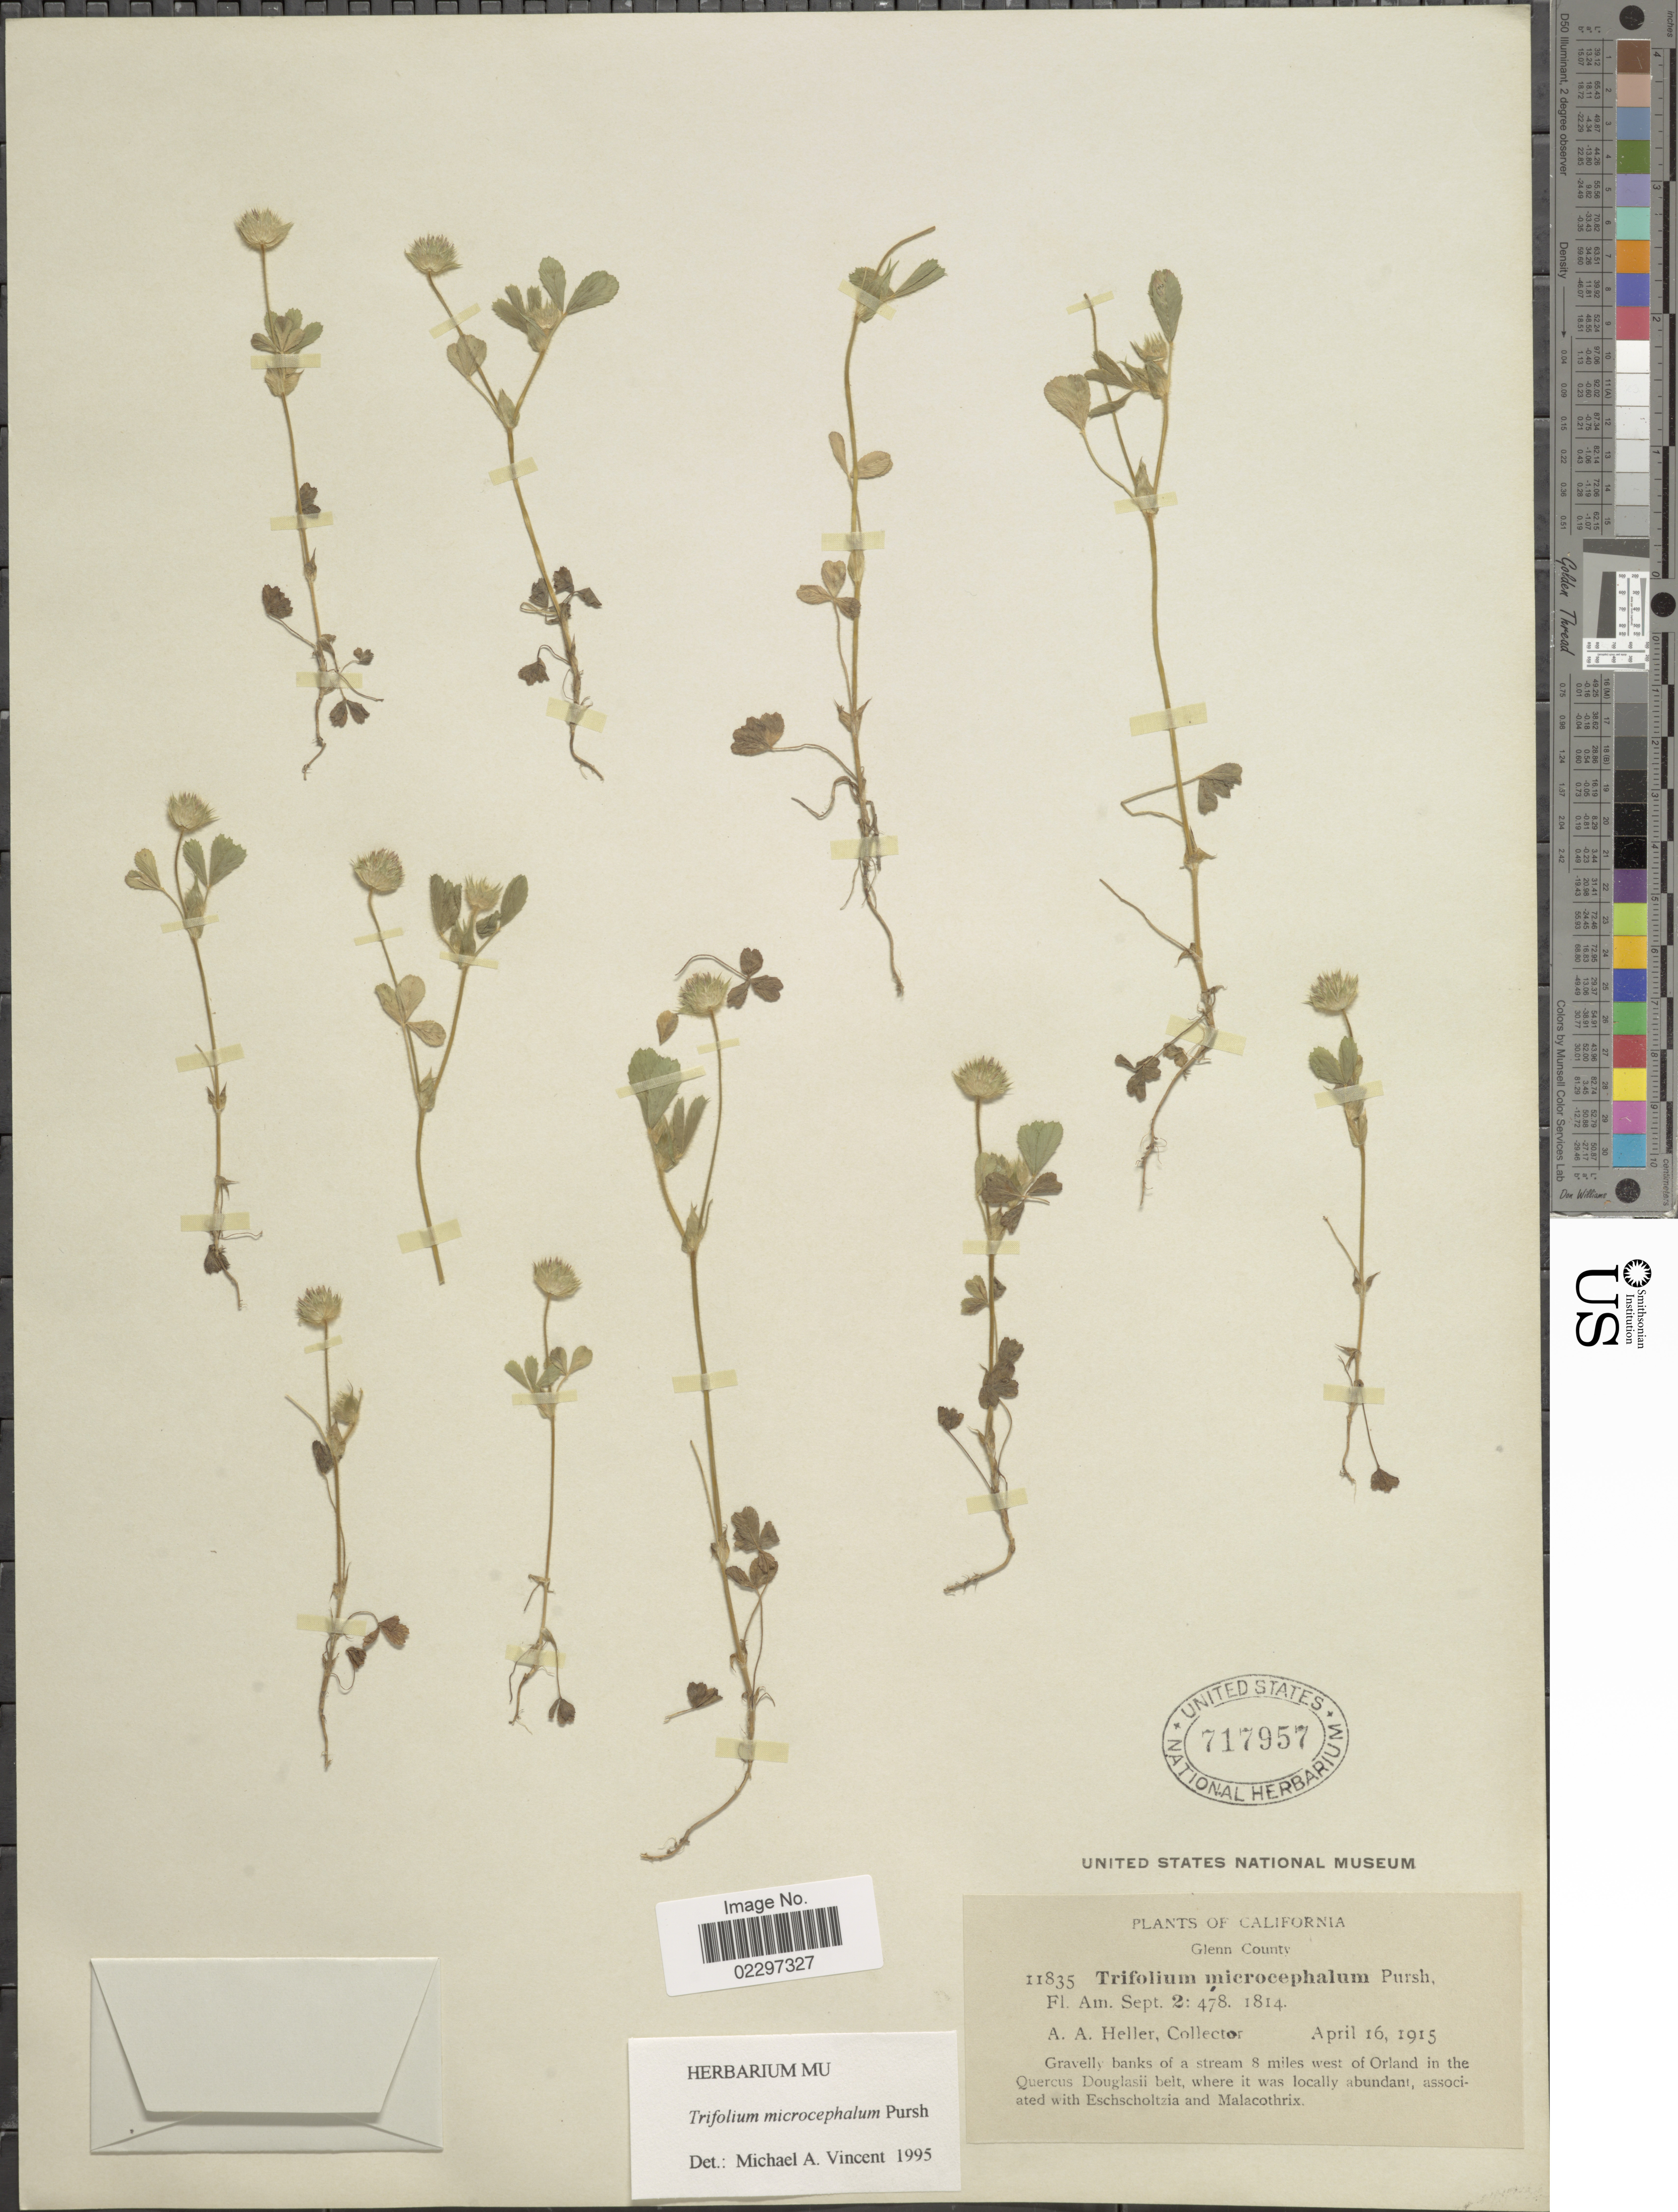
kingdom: Plantae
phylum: Tracheophyta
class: Magnoliopsida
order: Fabales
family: Fabaceae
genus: Trifolium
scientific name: Trifolium microcephalum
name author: Pursh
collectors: A. A. Heller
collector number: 11835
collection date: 1915-04-16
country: United States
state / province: California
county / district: Glenn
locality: Glenn County. Gravelly banks of a stream 8 miles west of Orland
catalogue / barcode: US 717957